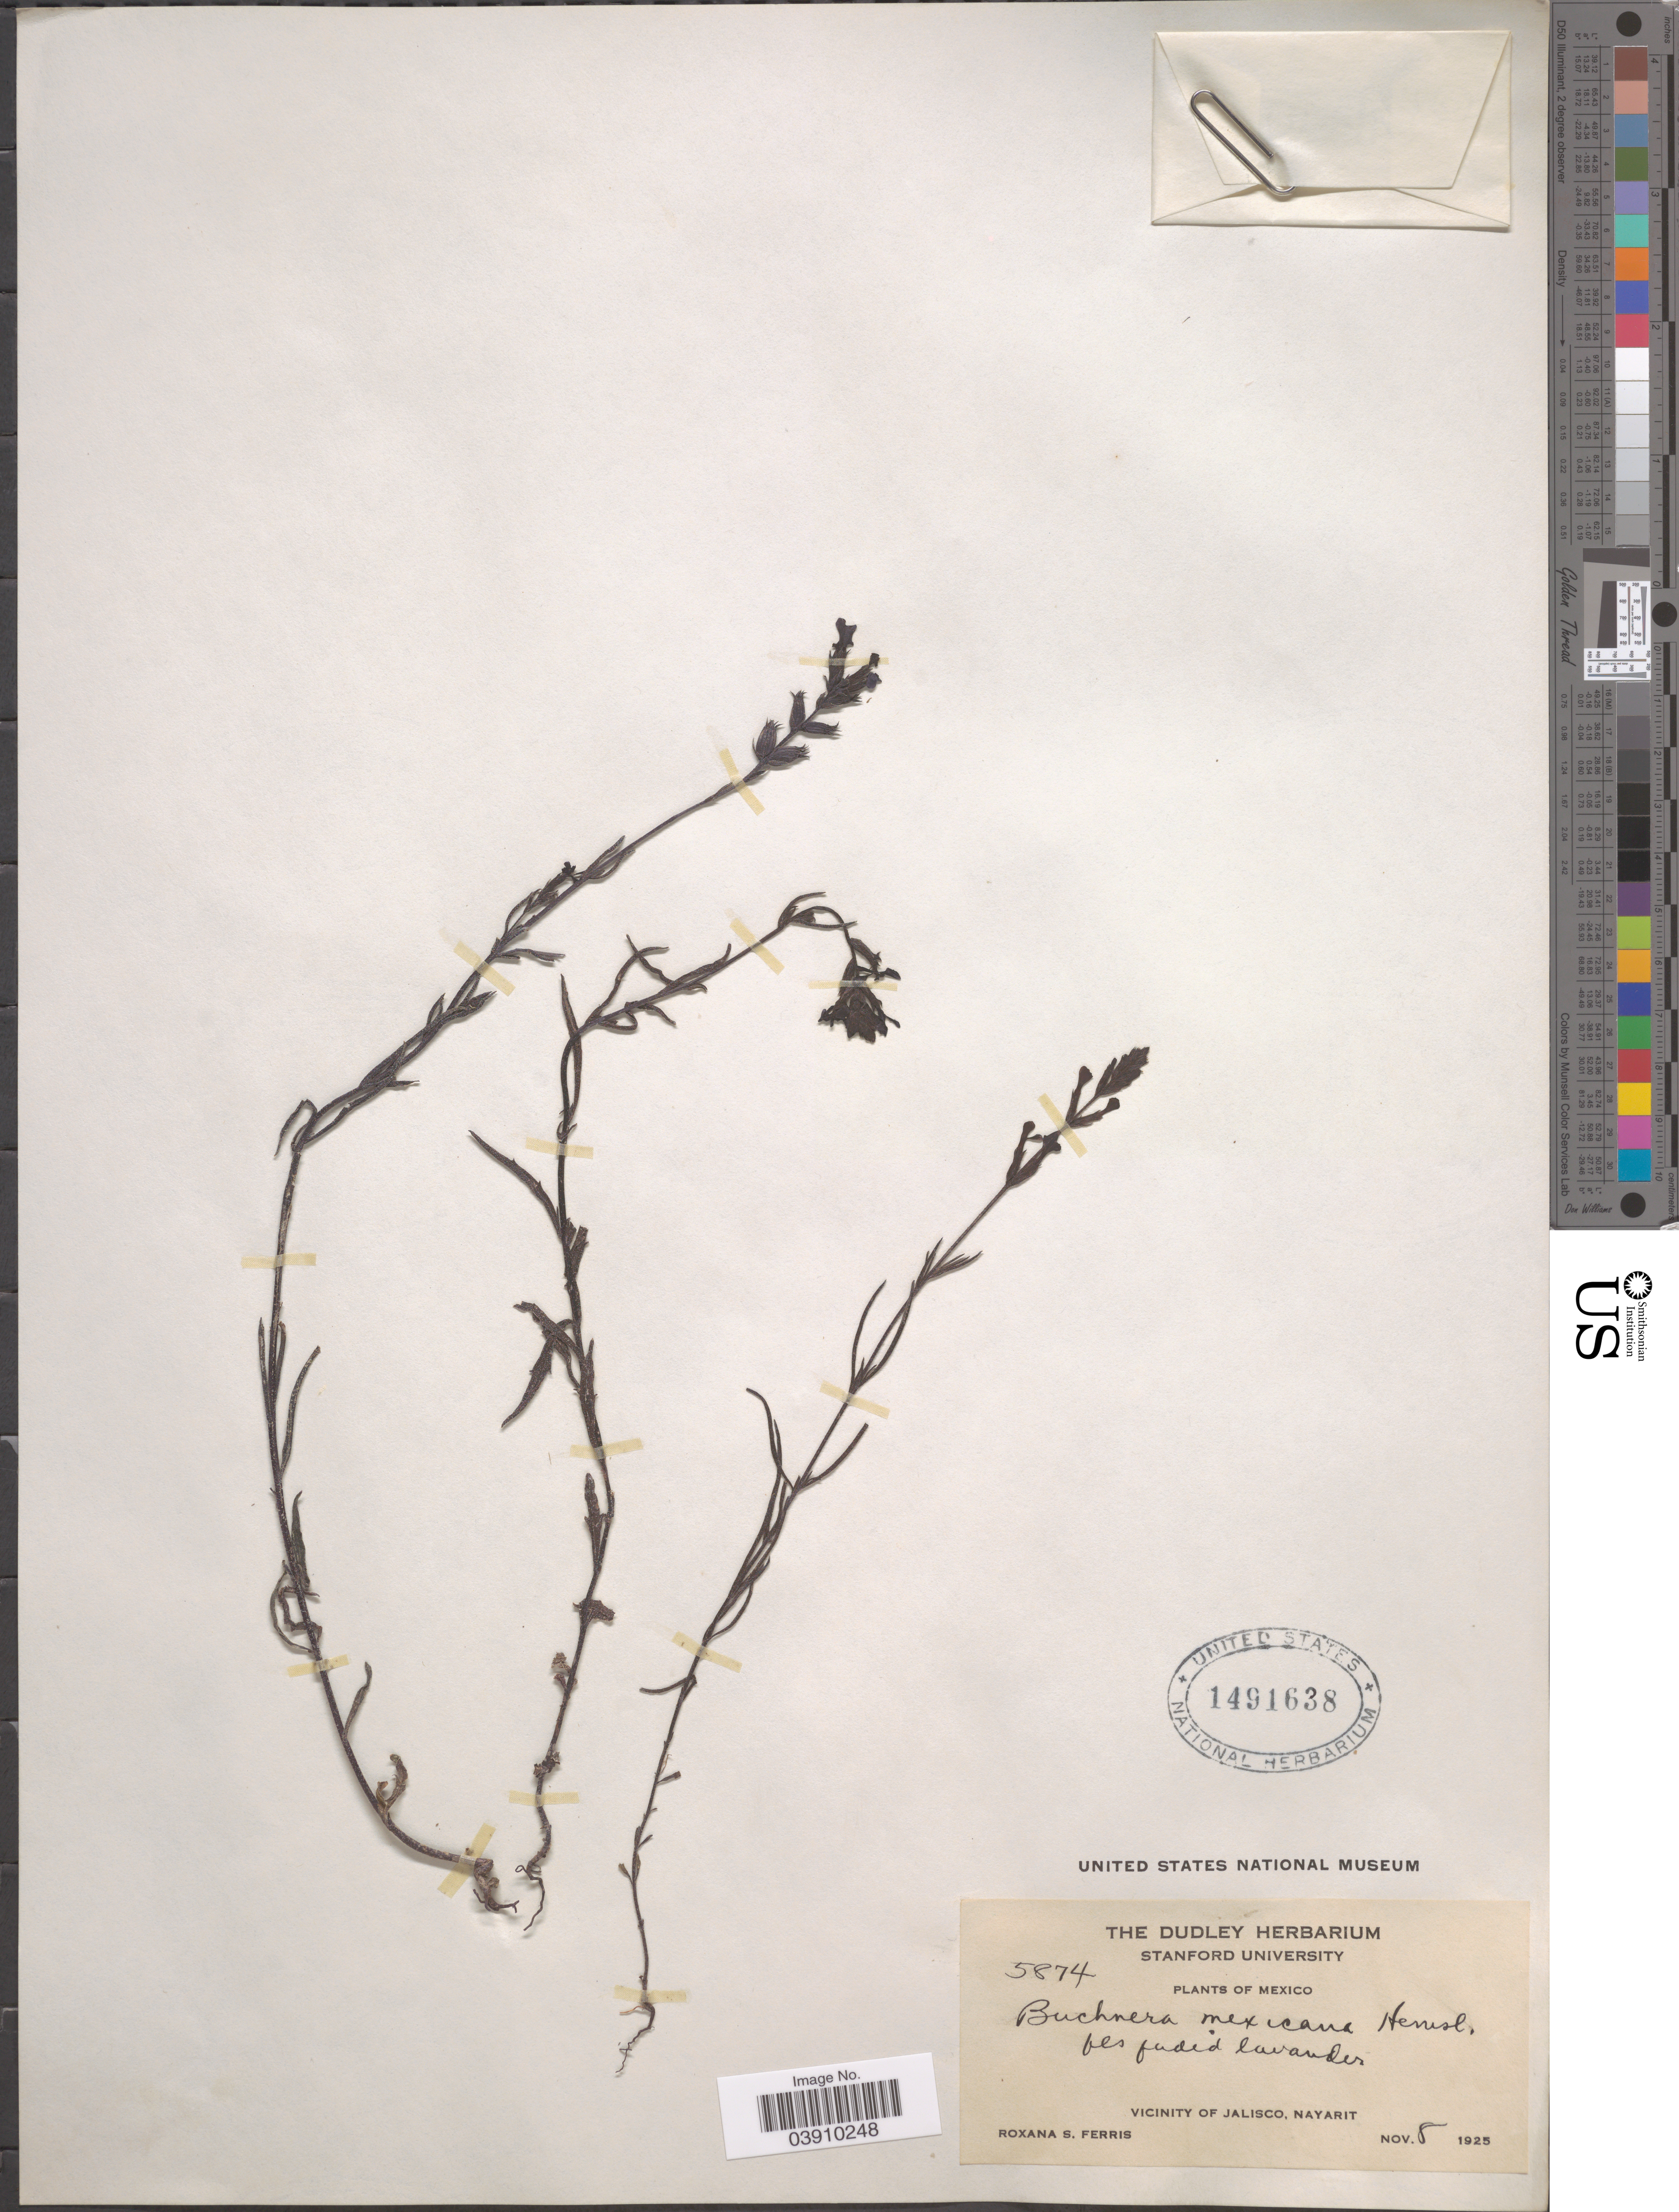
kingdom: Plantae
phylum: Tracheophyta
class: Magnoliopsida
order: Lamiales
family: Orobanchaceae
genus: Buchnera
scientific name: Buchnera pusilla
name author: Kunth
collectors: R. S. Ferris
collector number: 5874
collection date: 1925-11-08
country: Mexico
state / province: Nayarit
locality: Vicinity of Jalisco.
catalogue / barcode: US 1491638